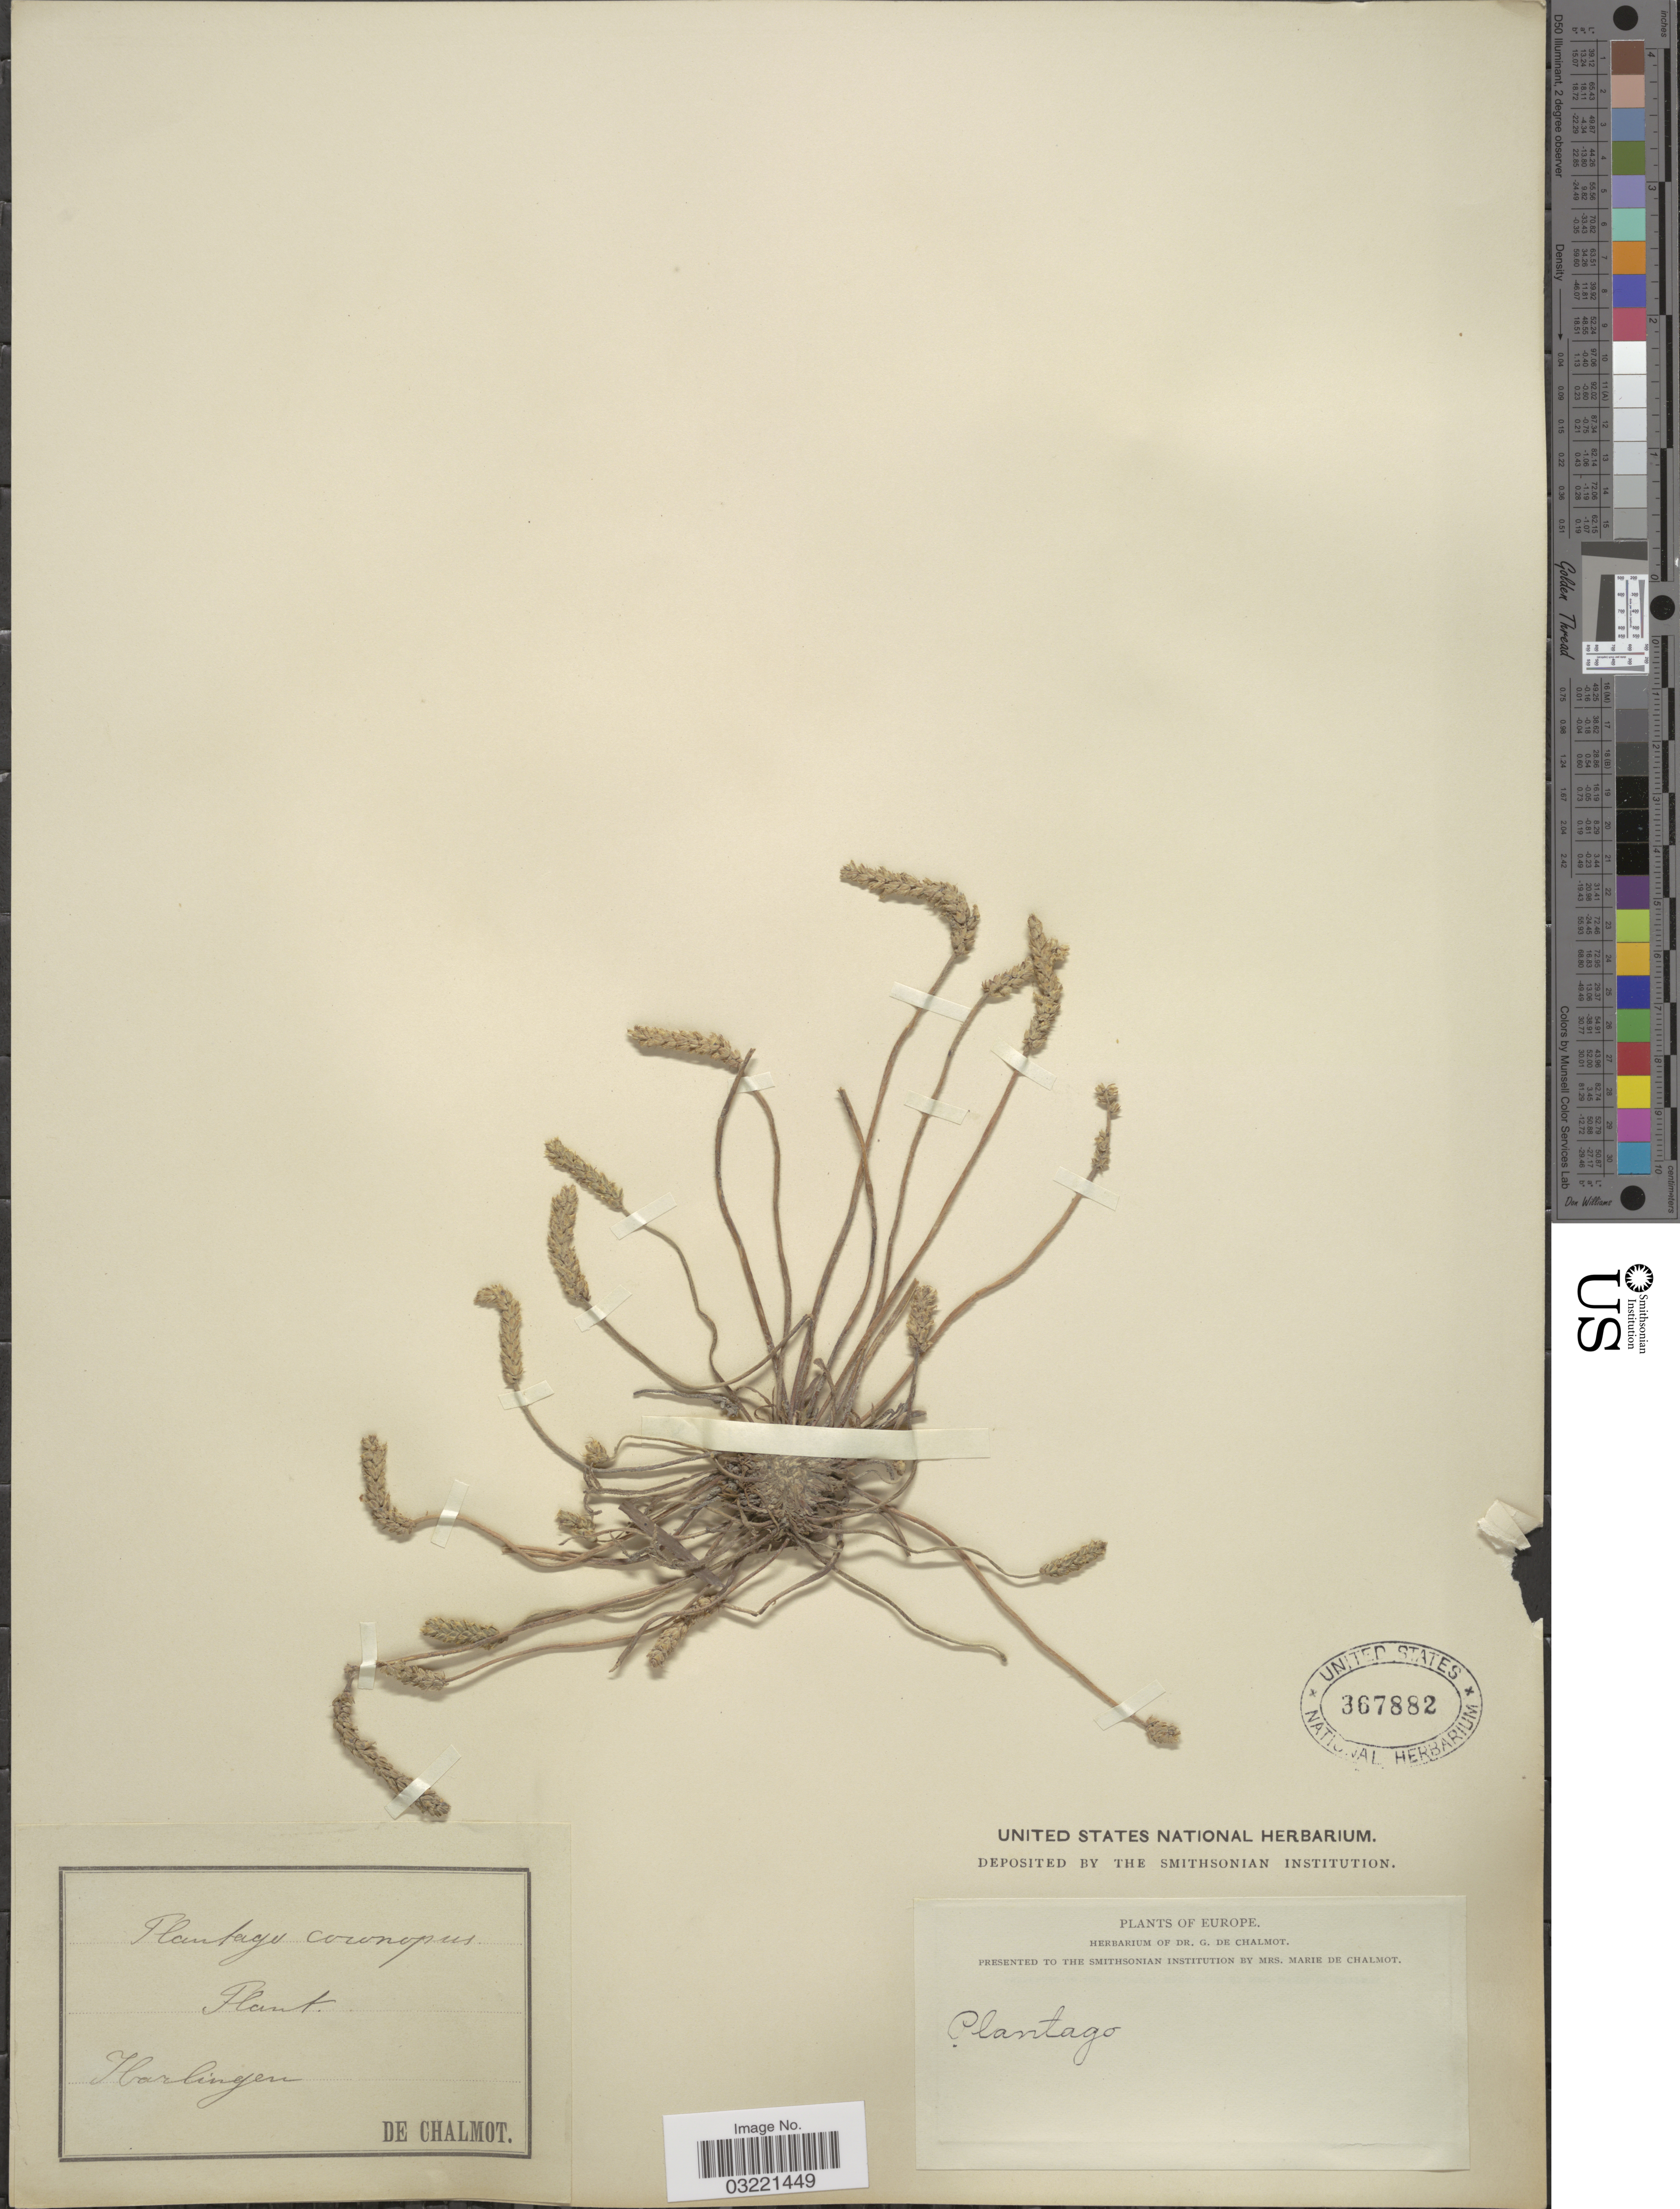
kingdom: Plantae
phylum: Tracheophyta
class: Magnoliopsida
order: Lamiales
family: Plantaginaceae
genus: Plantago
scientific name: Plantago coronopus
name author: L.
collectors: G. de Chalmot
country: Netherlands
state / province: Friesland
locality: Europe, Harlingen.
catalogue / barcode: US 367882